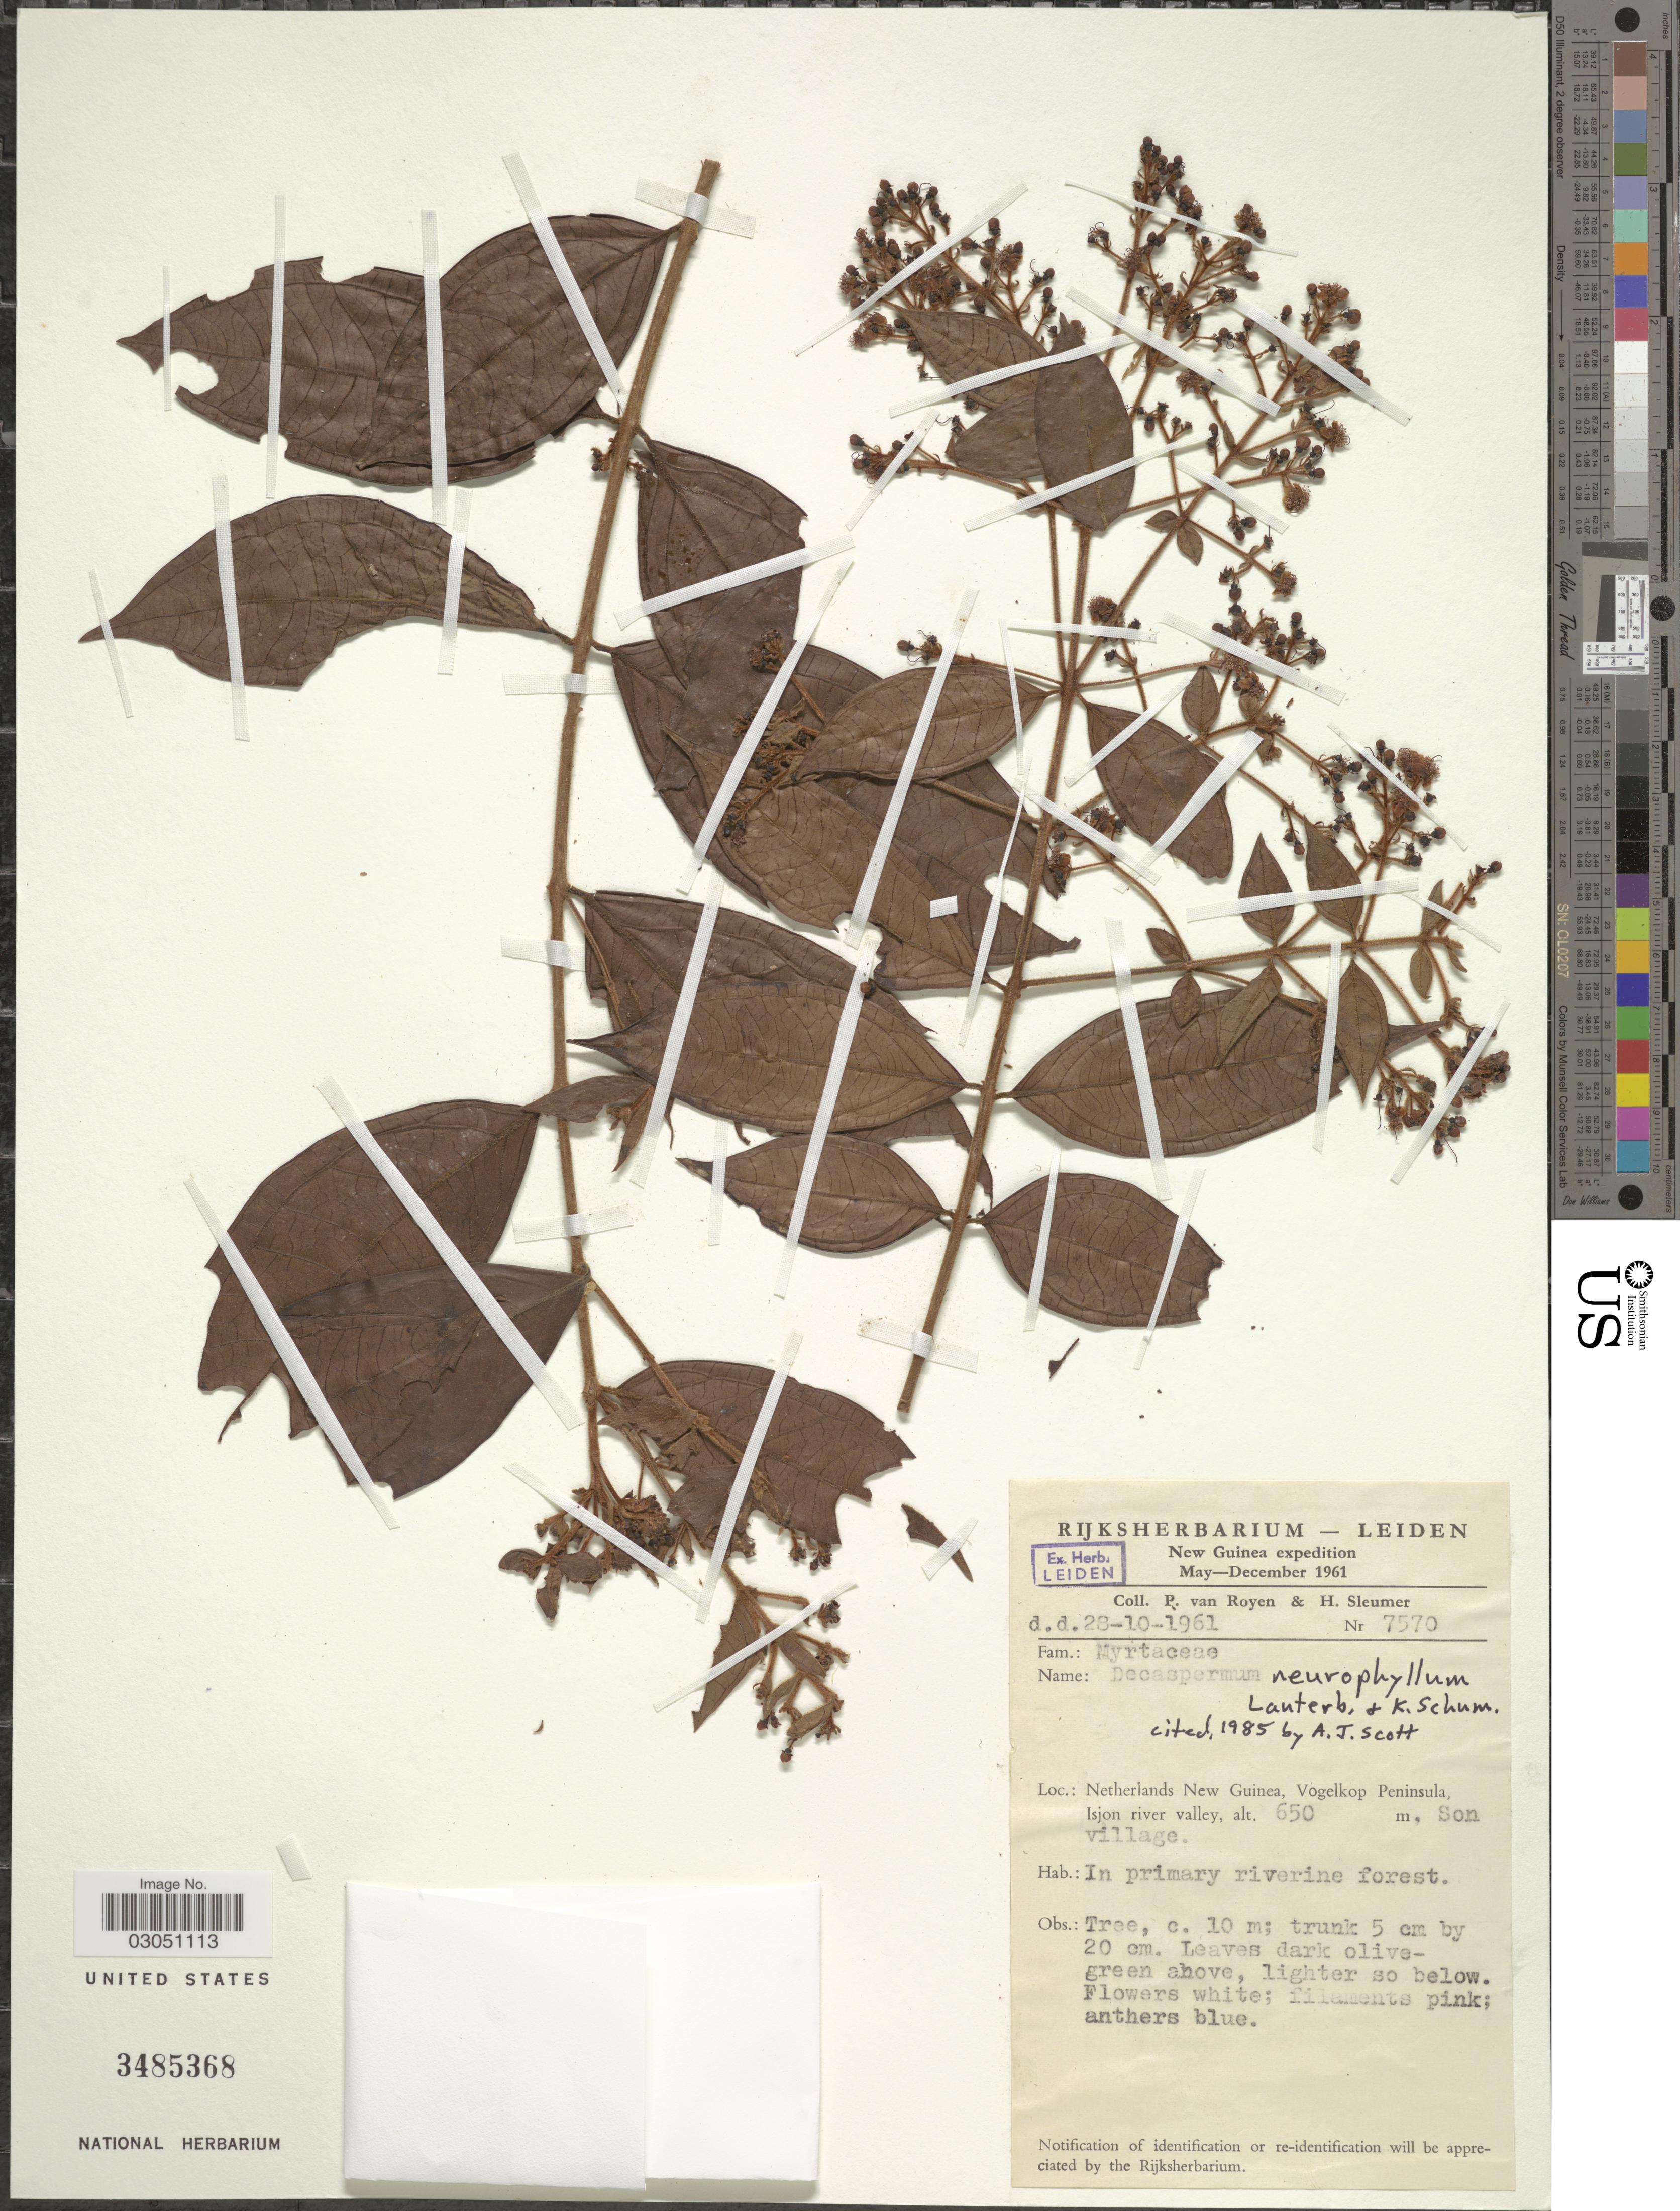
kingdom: Plantae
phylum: Tracheophyta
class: Magnoliopsida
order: Myrtales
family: Myrtaceae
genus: Decaspermum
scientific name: Decaspermum neurophyllum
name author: K. Schum. & Lauterb.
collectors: P. van Royen & H. O. Sleumer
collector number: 7570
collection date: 1961-10-28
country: Indonesia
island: New Guinea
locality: New Guinea. Netherlands New Guinea, Vogelkop Peninsula, Isjon river valley, Son village.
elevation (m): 650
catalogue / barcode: US 3485368